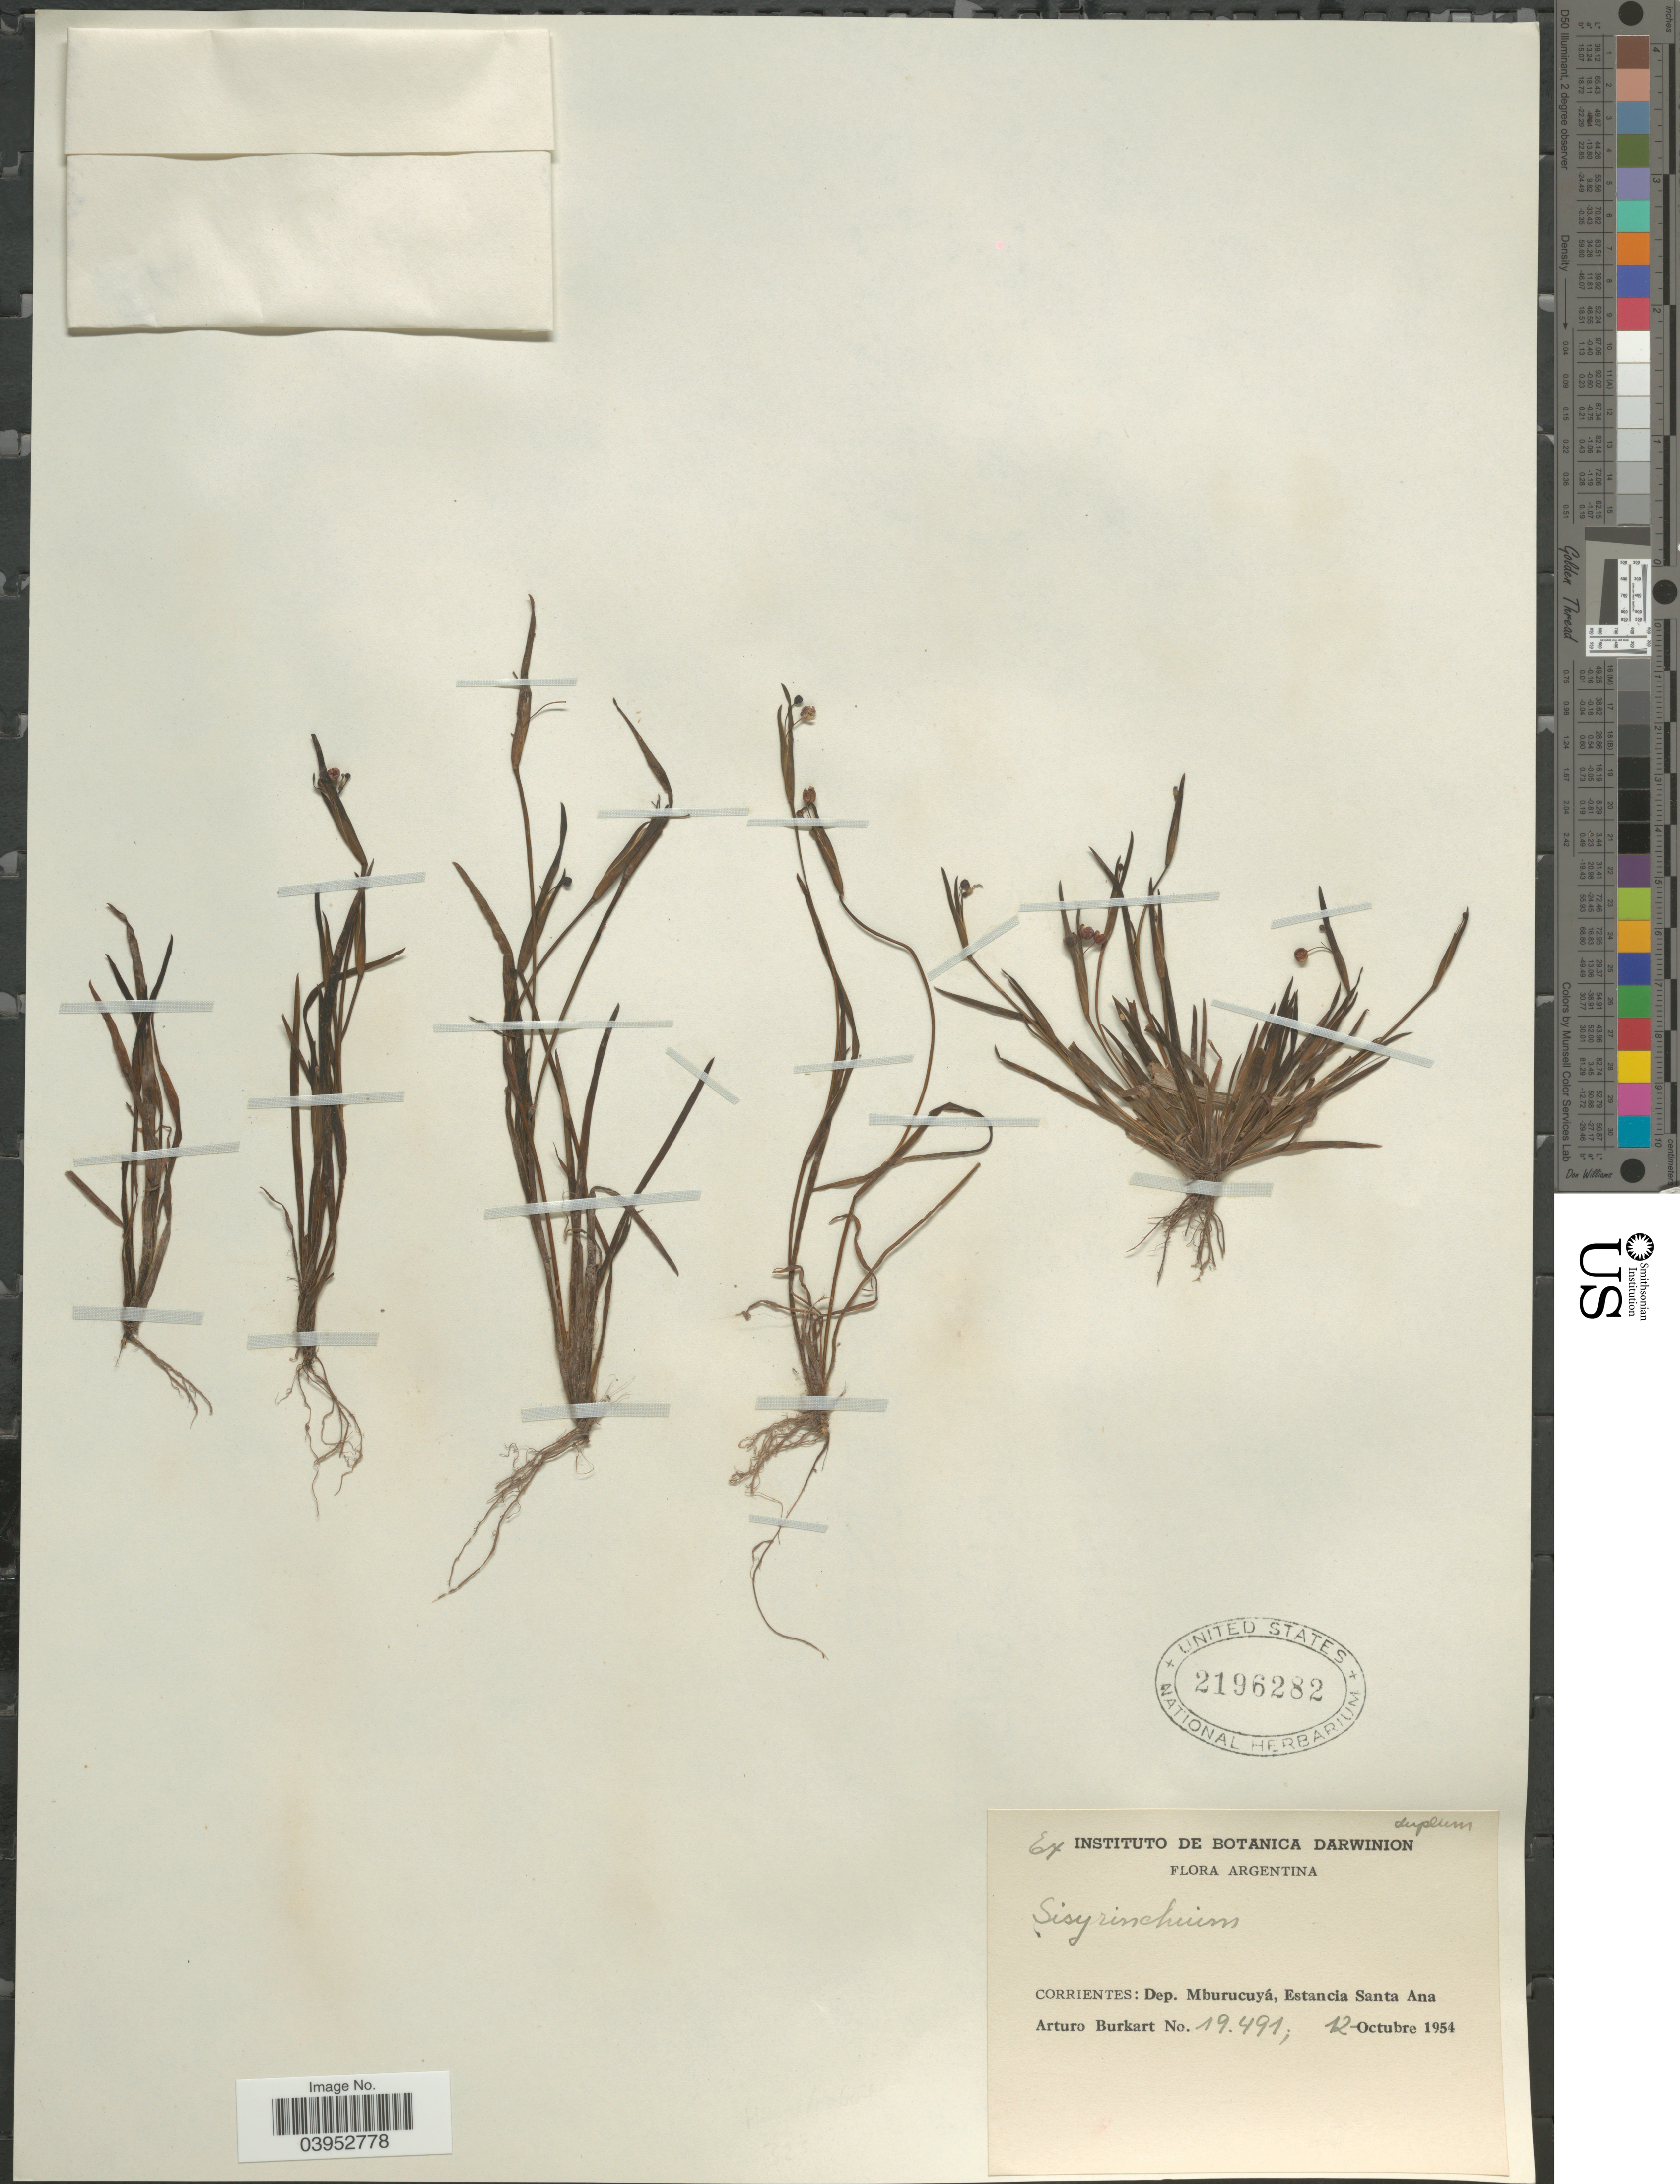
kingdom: Plantae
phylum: Tracheophyta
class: Liliopsida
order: Asparagales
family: Iridaceae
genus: Sisyrinchium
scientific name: Sisyrinchium sp.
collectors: A. E. Burkart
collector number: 19491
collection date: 1954-10-12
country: Argentina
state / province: Corrientes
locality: Dep. Mburucuyá, Estancia Santa Ana.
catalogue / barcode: US 2196282